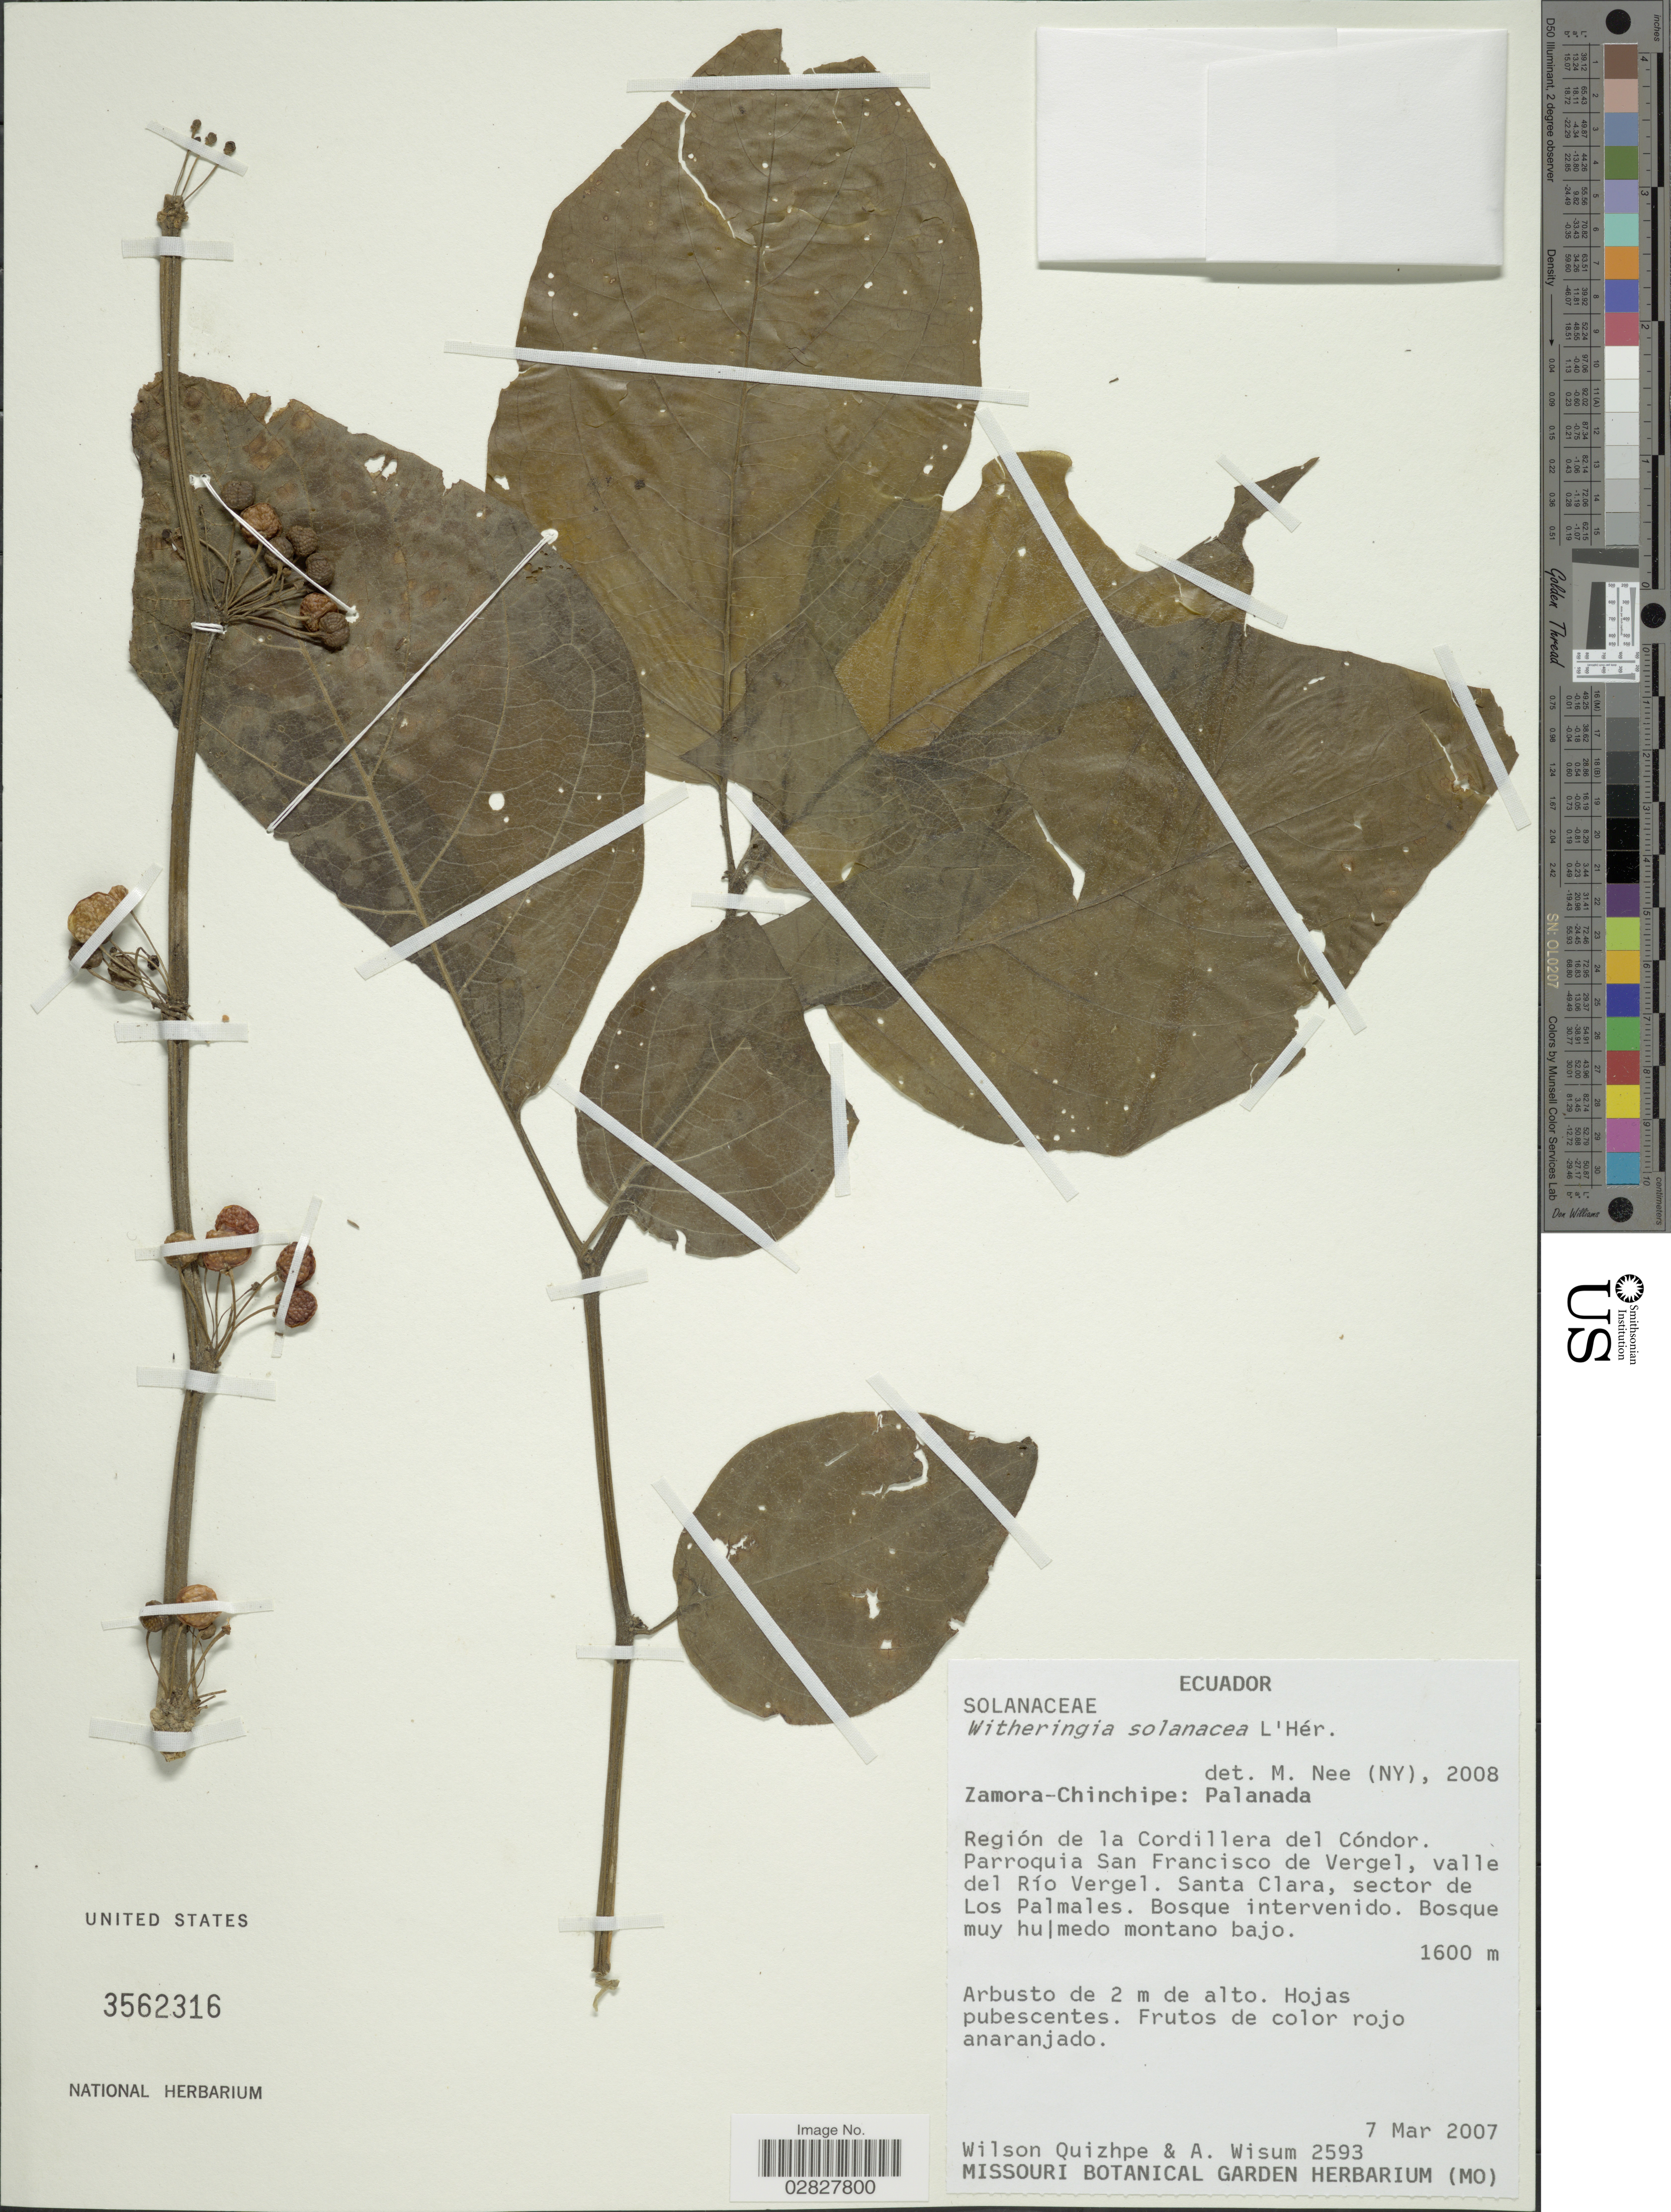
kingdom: Plantae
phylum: Tracheophyta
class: Magnoliopsida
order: Solanales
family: Solanaceae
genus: Witheringia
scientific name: Witheringia solanacea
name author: L'Hér.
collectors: W. Quizhpe & A. Wisum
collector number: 2593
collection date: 2007-03-07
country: Ecuador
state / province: Zamora-Chinchipe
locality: Palanada, Región de la Cordillera del Cóndor, Parroquia San Francisco de Vergel, valle del Río Vergel, Santa Clara, sector de Los Palmales.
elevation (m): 1600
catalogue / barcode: US 3562316